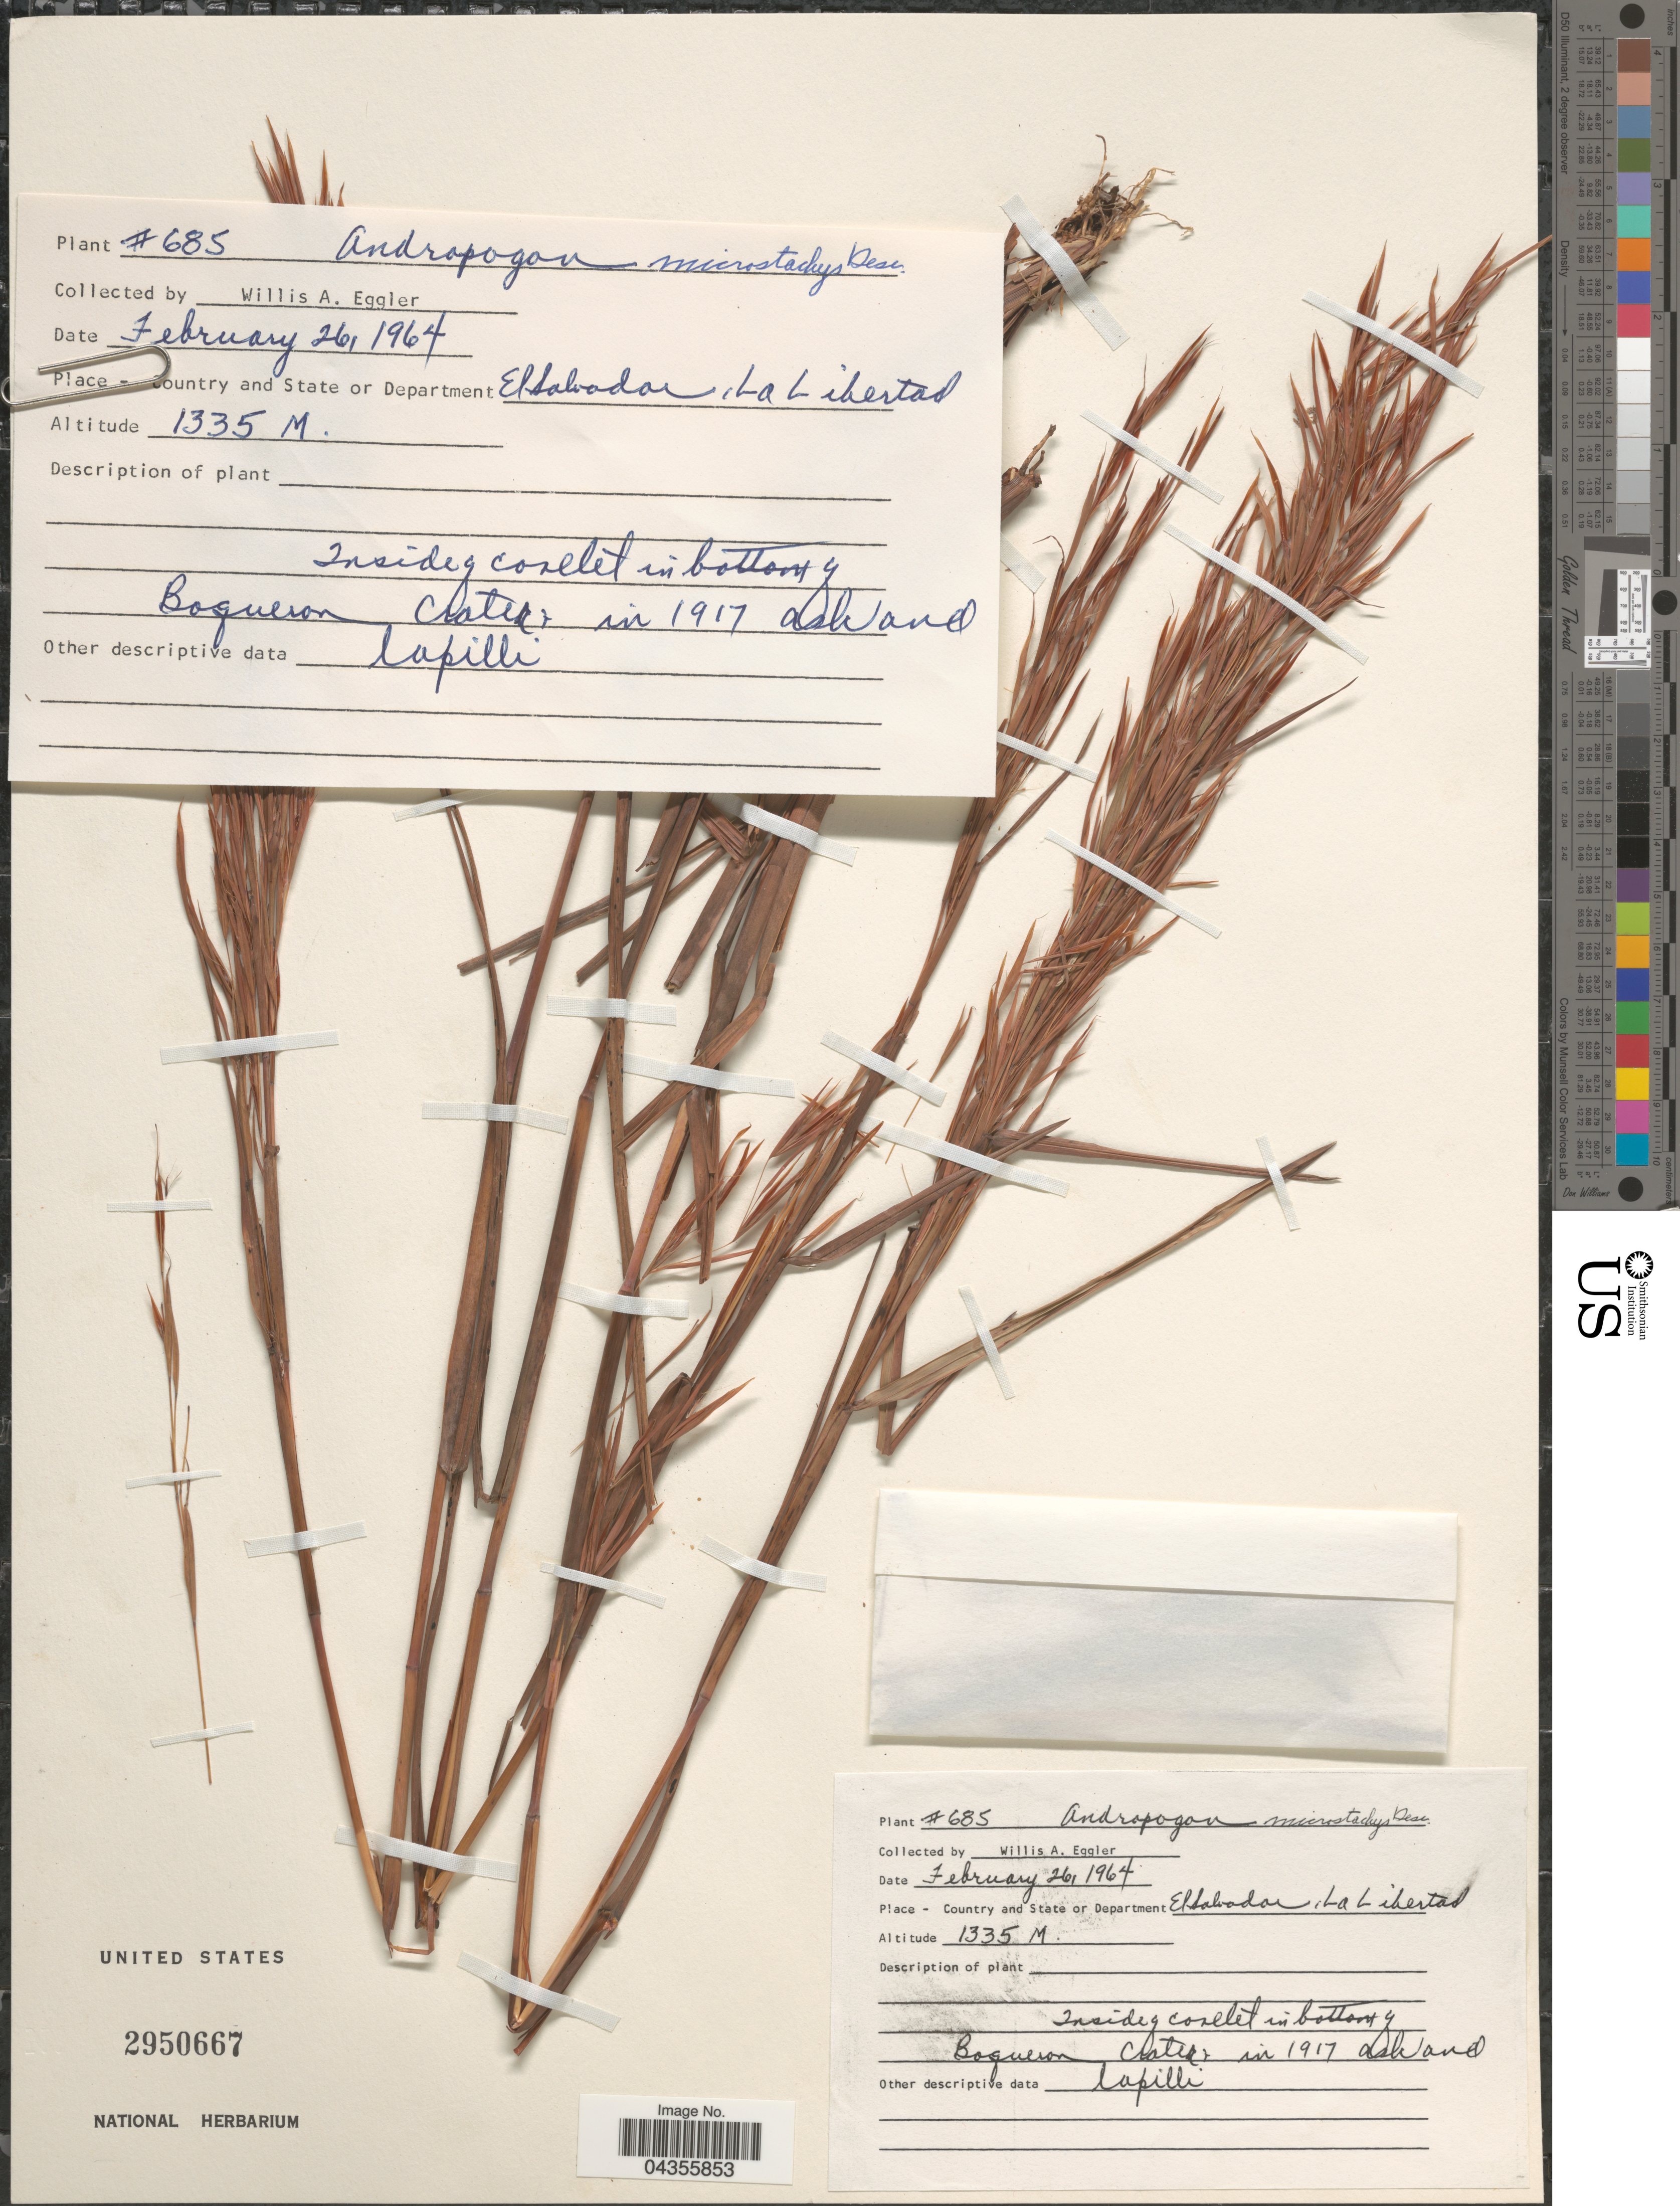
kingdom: Plantae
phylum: Tracheophyta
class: Liliopsida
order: Poales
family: Poaceae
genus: Schizachyrium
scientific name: Schizachyrium microstachyum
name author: (Desv. ex Ham.) Roseng. et al.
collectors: W. A. Eggler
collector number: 685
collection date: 1964-02-26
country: El Salvador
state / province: La Libertad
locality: El Salvador, La Libertad.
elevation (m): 1335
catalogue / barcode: US 2950667